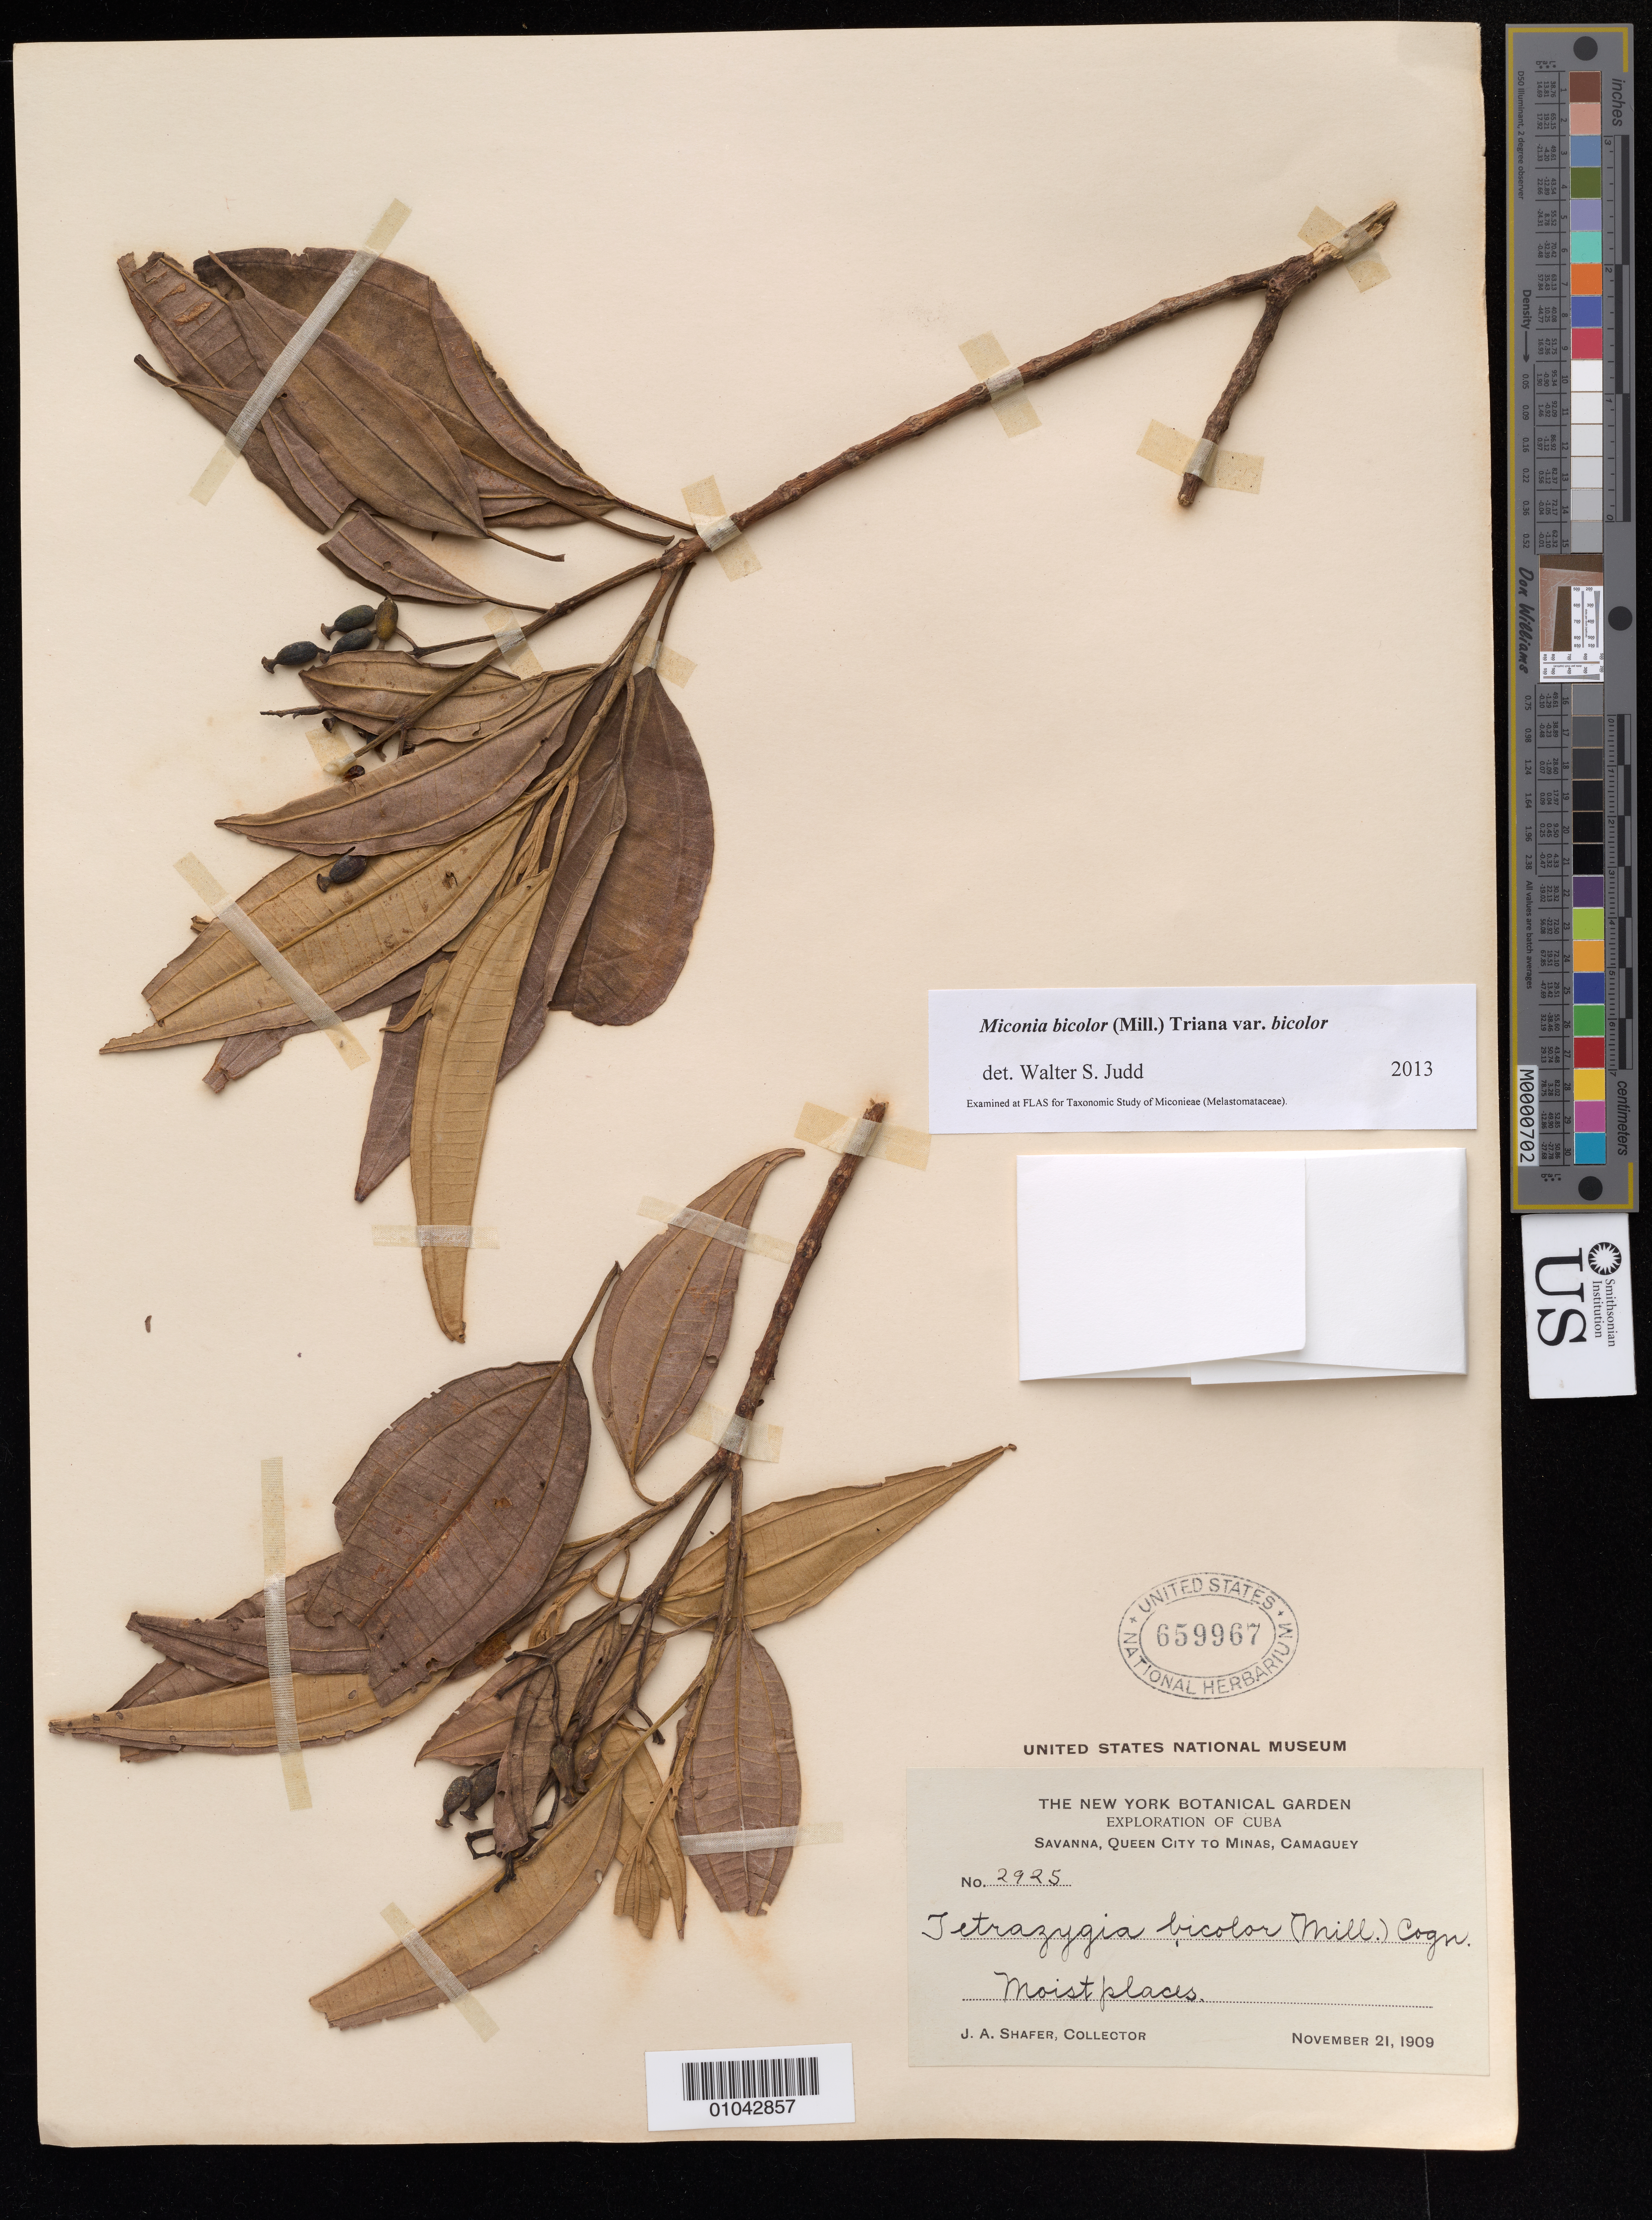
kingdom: Plantae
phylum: Tracheophyta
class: Magnoliopsida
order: Myrtales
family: Melastomataceae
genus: Miconia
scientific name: Miconia bicolor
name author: (Mill.) Triana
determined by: Judd, Walter S.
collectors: J. A. Shafer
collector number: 2925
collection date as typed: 21 Nov 1909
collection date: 1909-11-21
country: Cuba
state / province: Camaguey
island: Cuba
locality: Queen City to Minas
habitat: Savanna, moist places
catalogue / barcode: US 659967